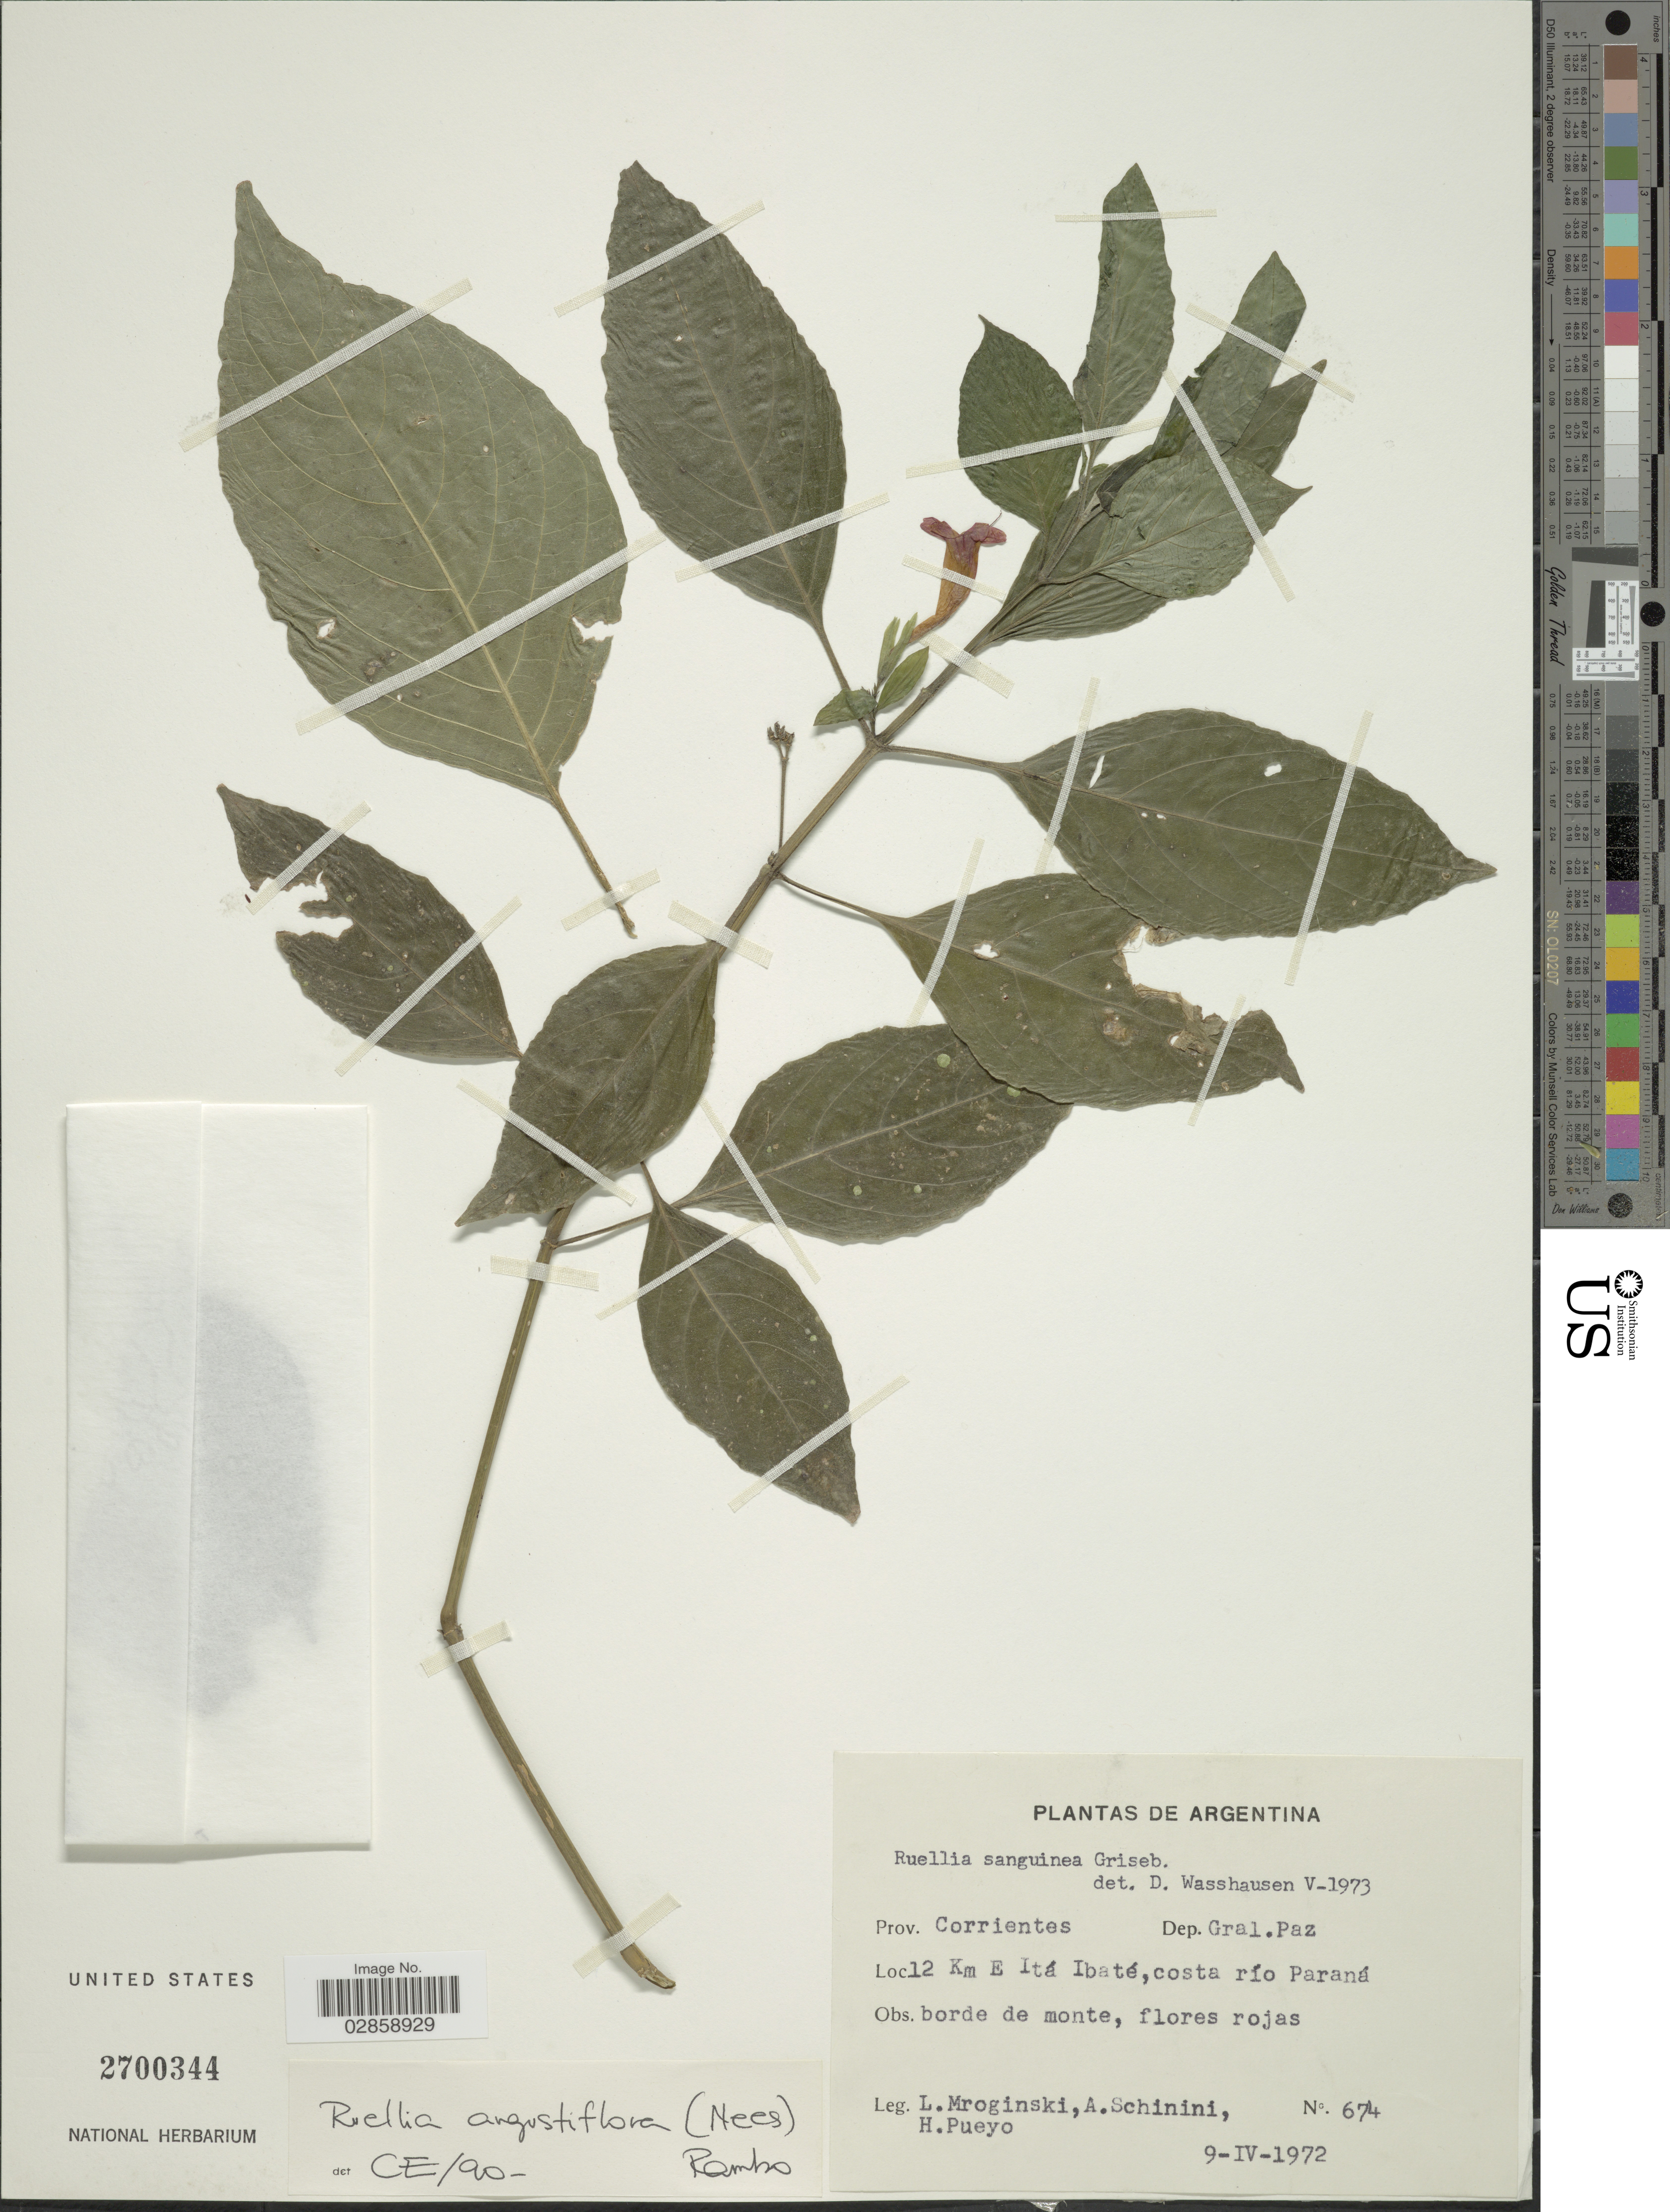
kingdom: Plantae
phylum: Tracheophyta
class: Magnoliopsida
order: Lamiales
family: Acanthaceae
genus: Ruellia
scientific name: Ruellia angustiflora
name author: (Nees) Lindau ex Rambo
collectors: L. Mroginski, A. Schinini & H. Pueyo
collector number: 674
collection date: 1972-04-09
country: Argentina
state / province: Corrientes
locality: Dep. Gral. Paz. 12 Km E Itá Ibaté, costa río Paraná.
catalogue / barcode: US 2700344